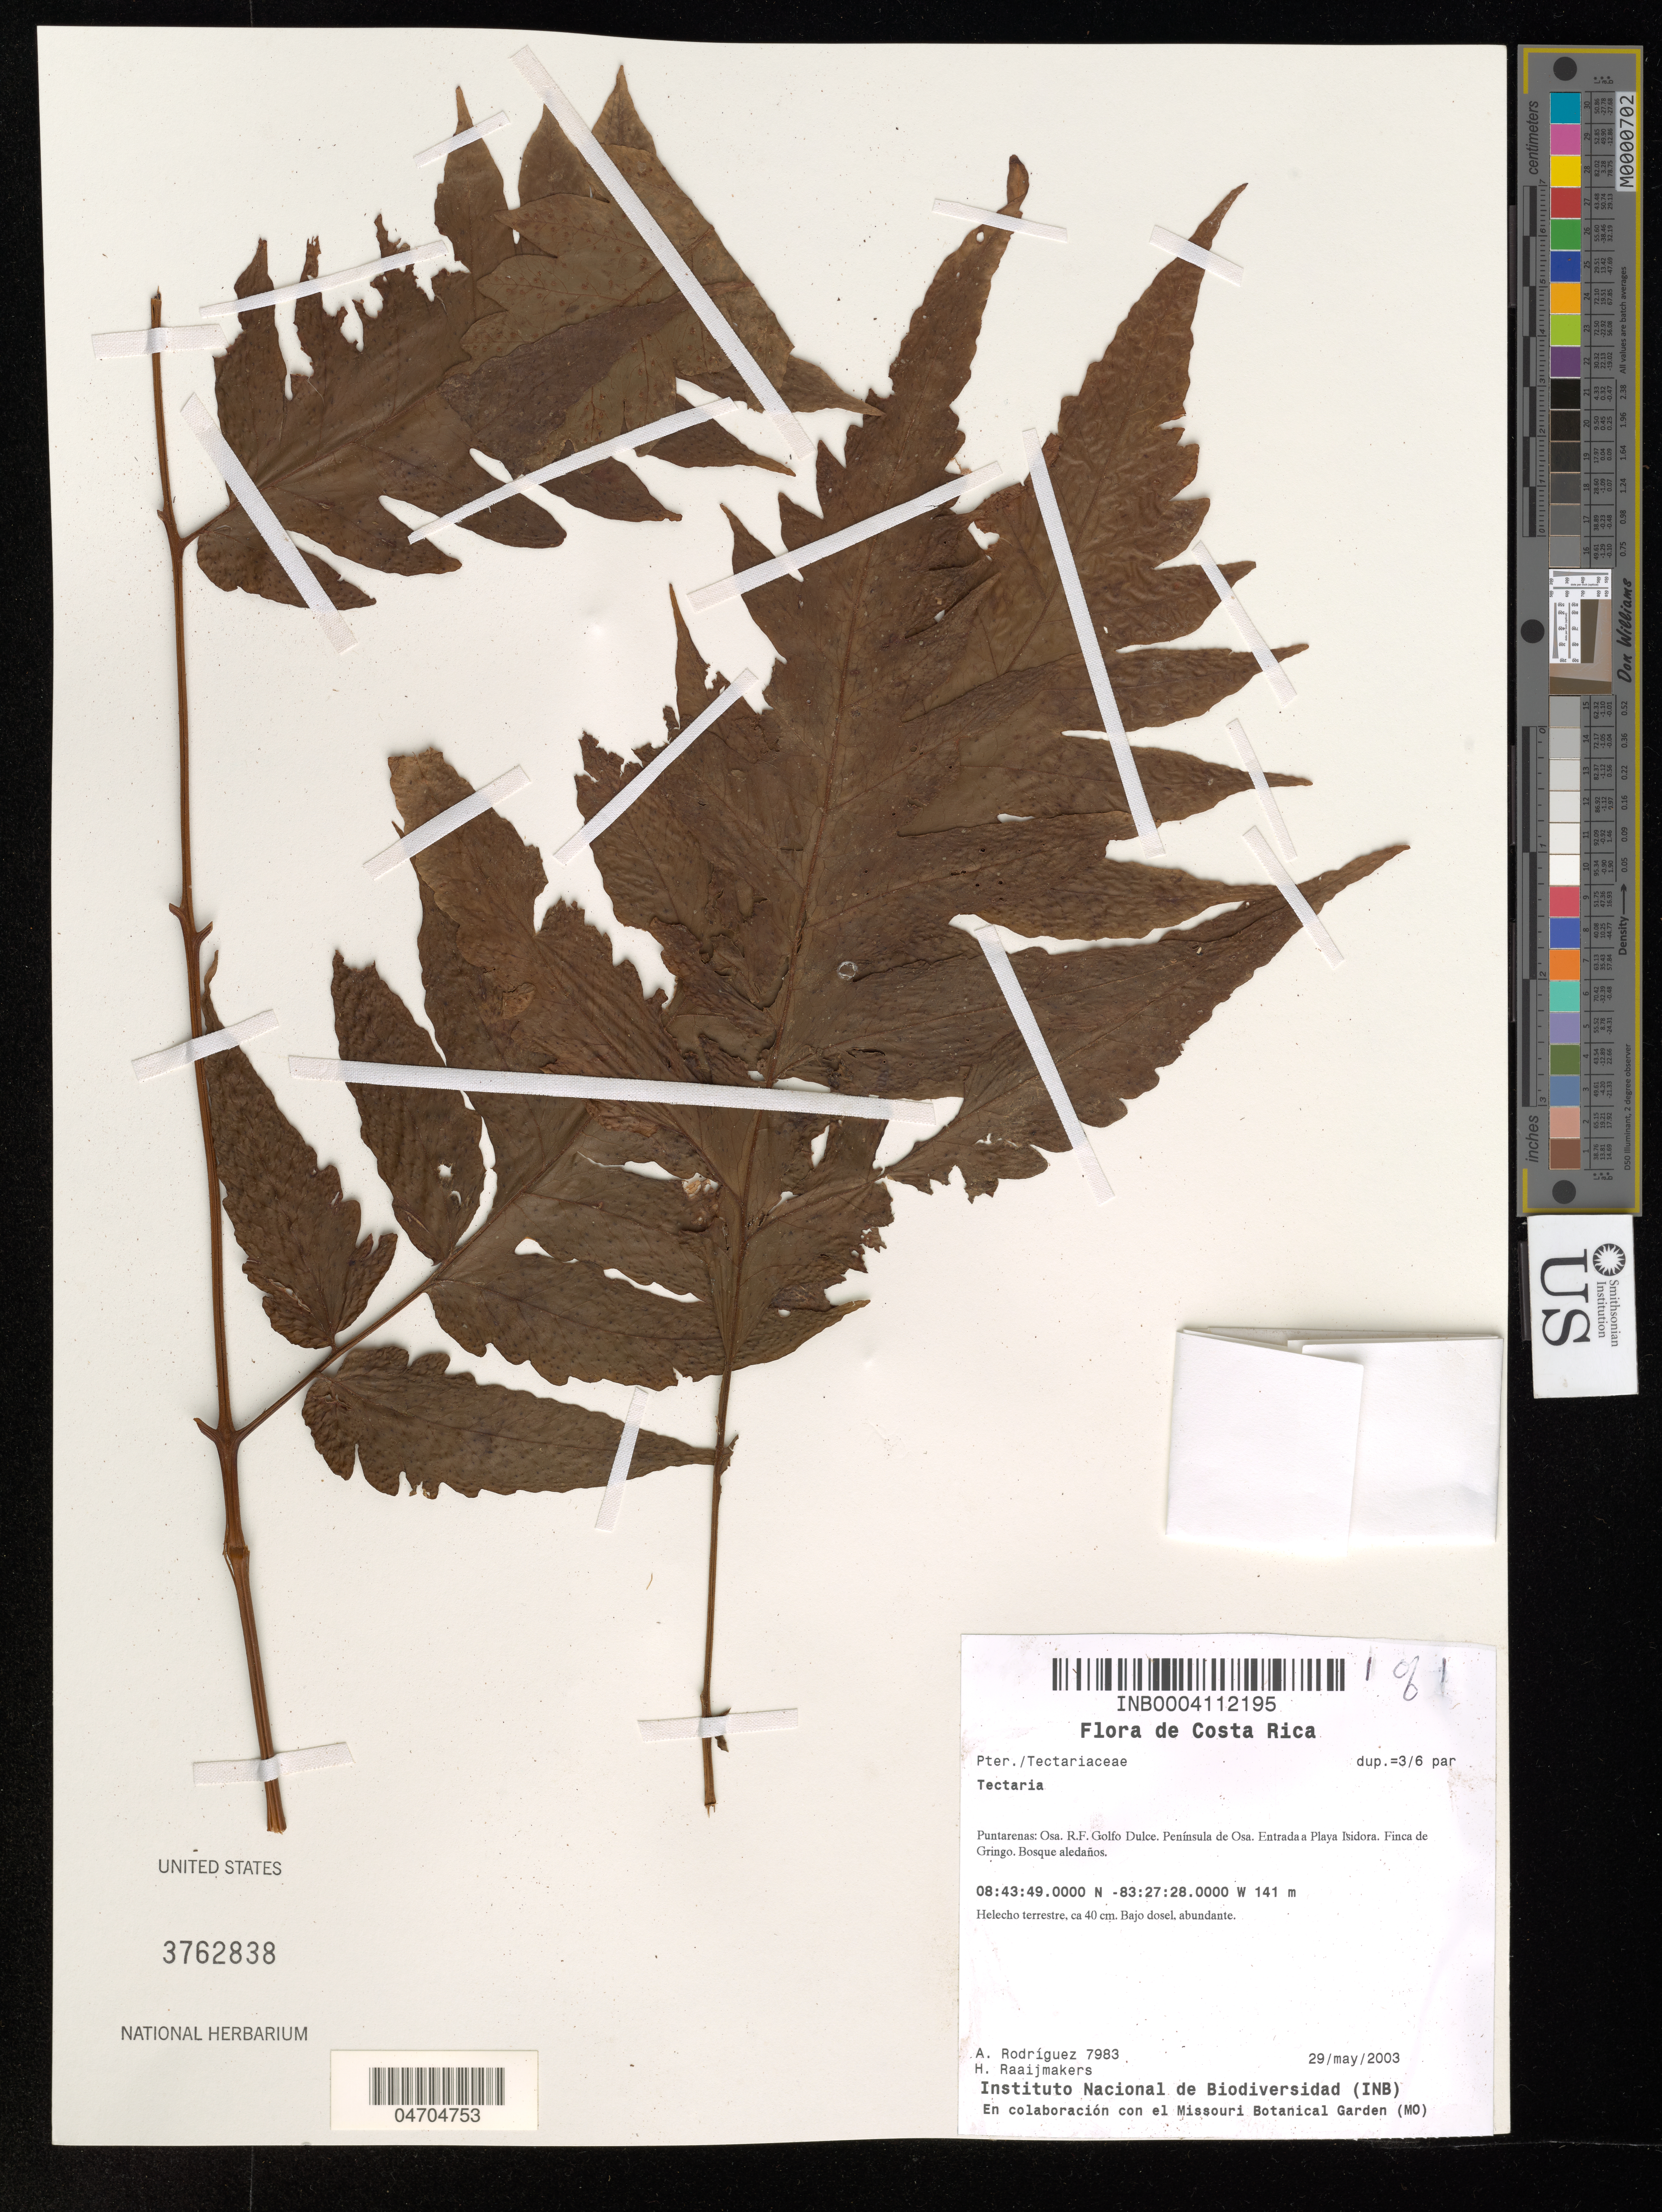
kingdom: Plantae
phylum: Tracheophyta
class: Polypodiopsida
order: Polypodiales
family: Tectariaceae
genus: Tectaria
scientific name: Tectaria sp.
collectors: A. Rodríguez & H. Raaijmakers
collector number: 7983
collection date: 2003-05-29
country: Costa Rica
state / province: Puntarenas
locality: Osa. R. F. Golfo Dulce. Península de Osa. Entrada a Playa Isidora. Finca de Gringo. Bosque aledaños.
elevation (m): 141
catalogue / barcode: US 3762838